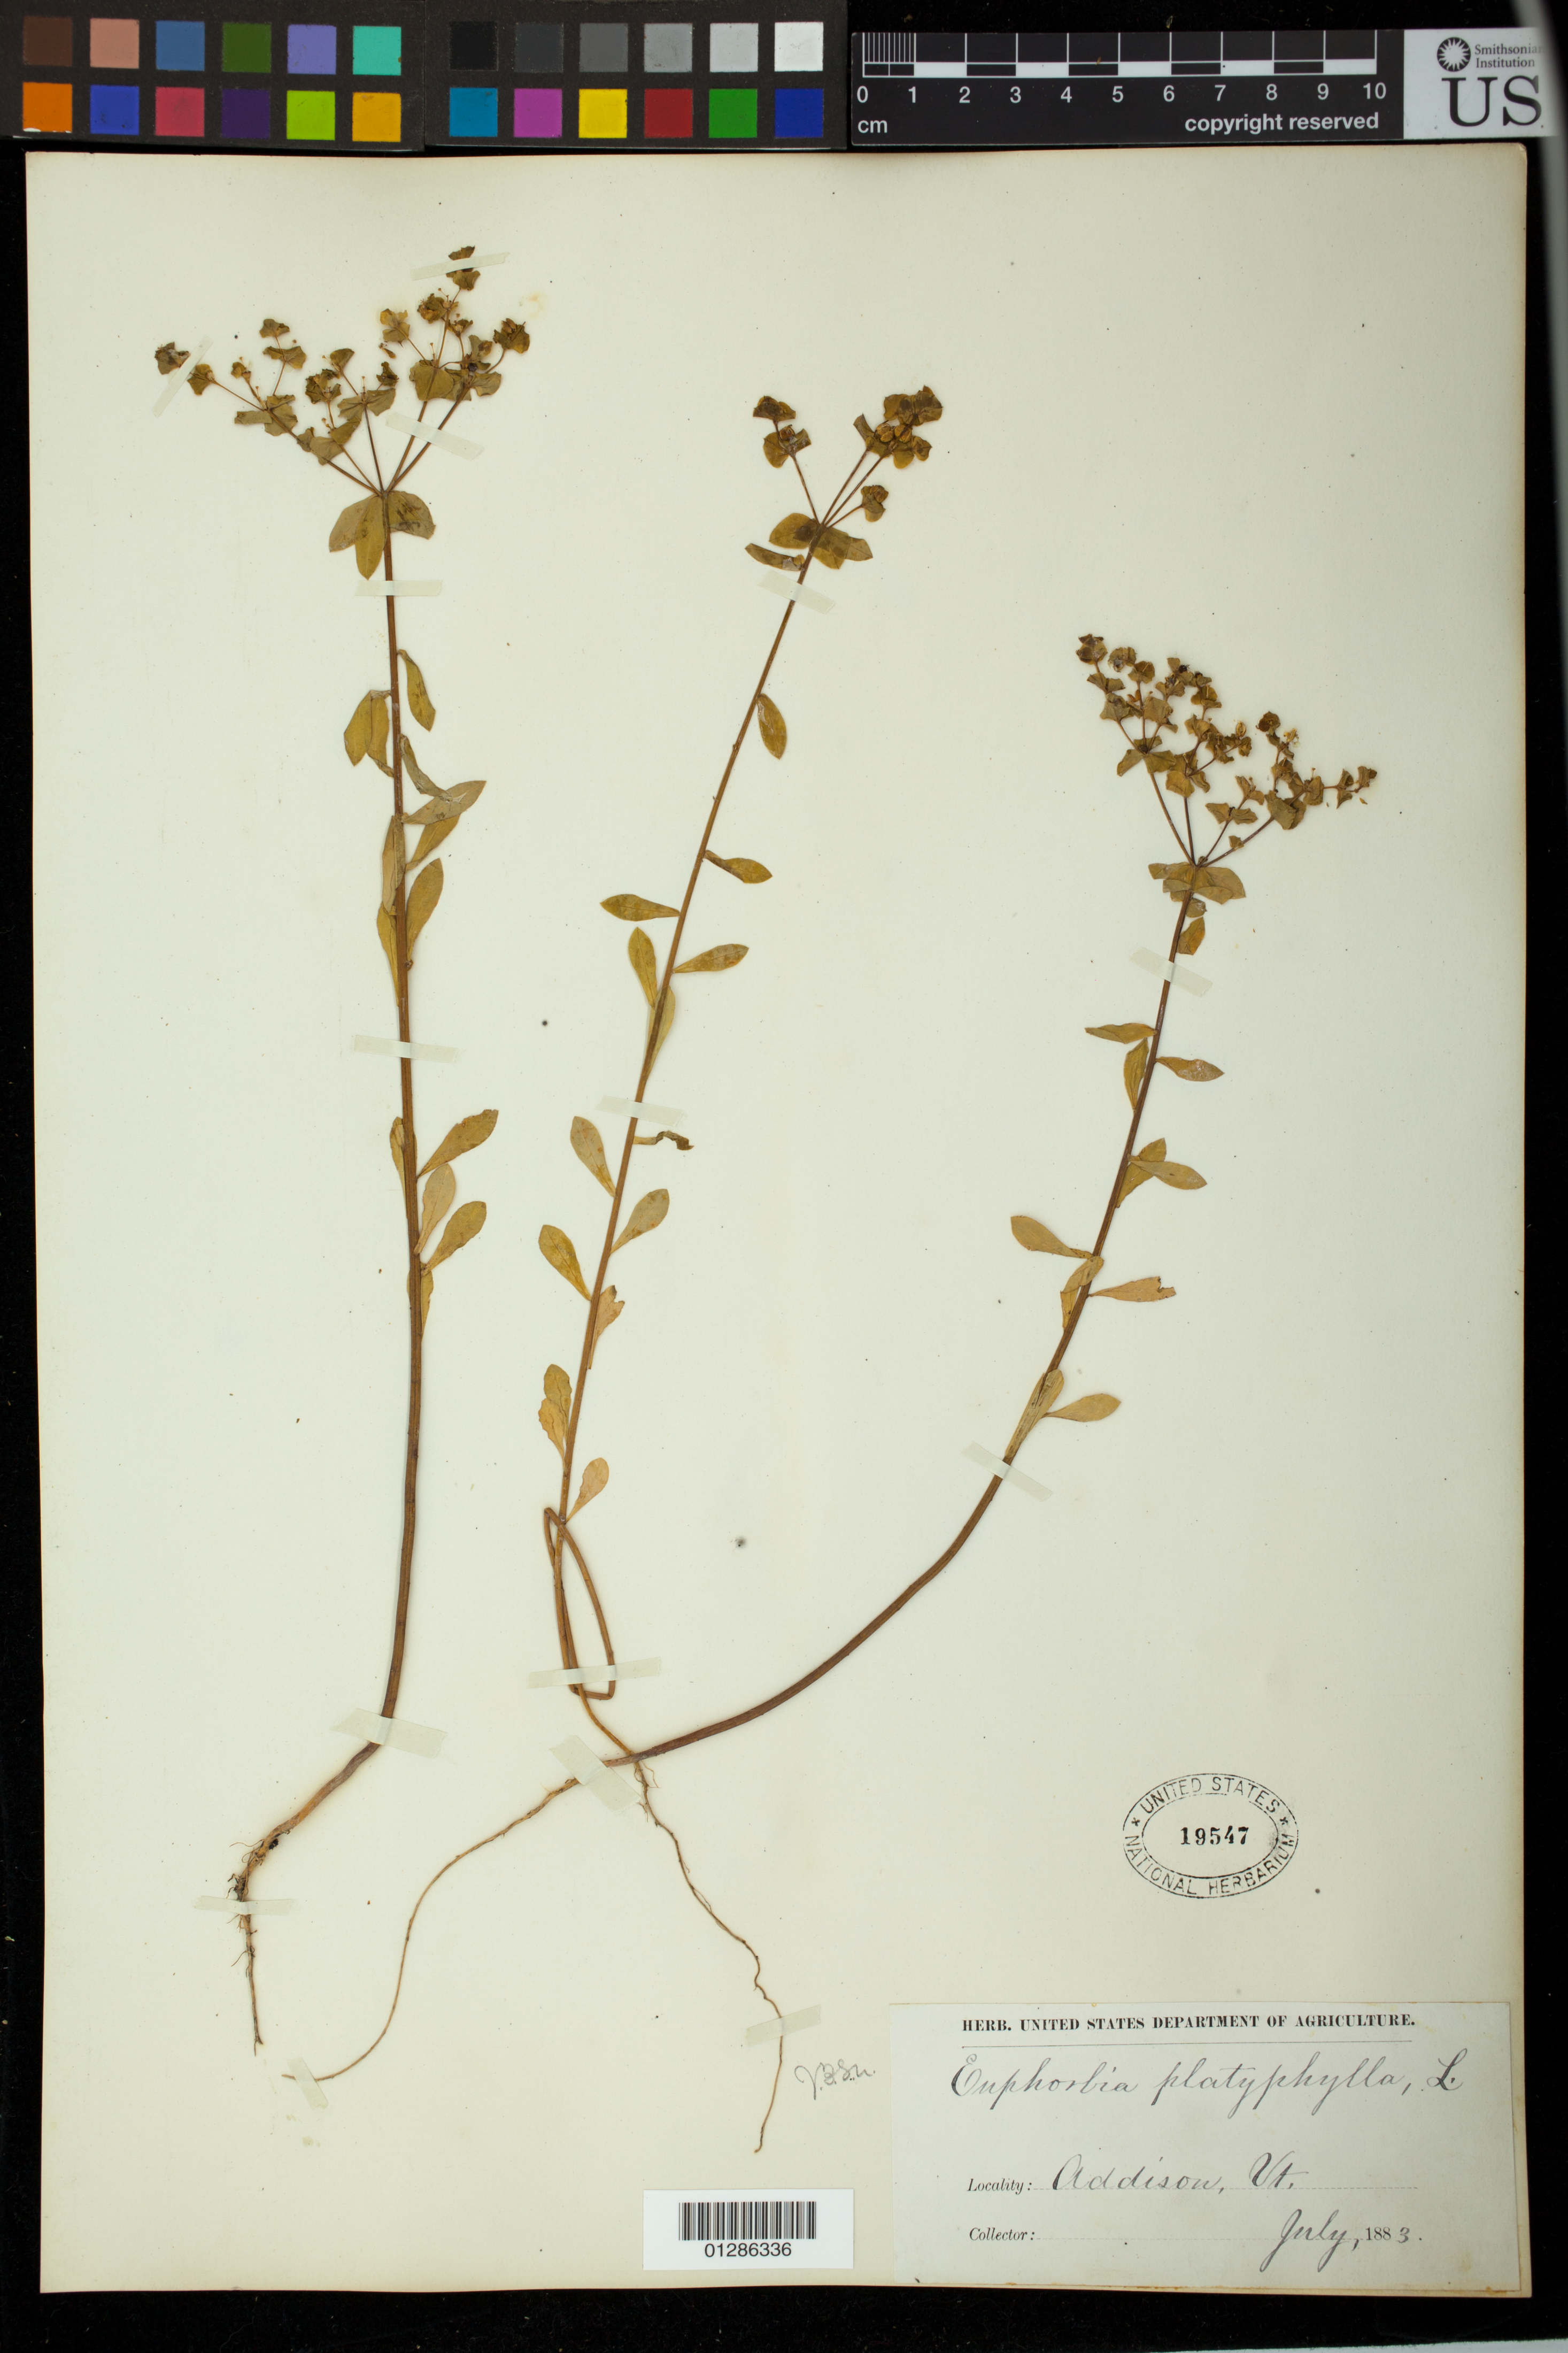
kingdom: Plantae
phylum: Tracheophyta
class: Magnoliopsida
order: Malpighiales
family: Euphorbiaceae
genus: Euphorbia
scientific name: Euphorbia platyphyllos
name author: L.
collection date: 1883-07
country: United States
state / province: Vermont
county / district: Addison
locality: Addison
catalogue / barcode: US 19547